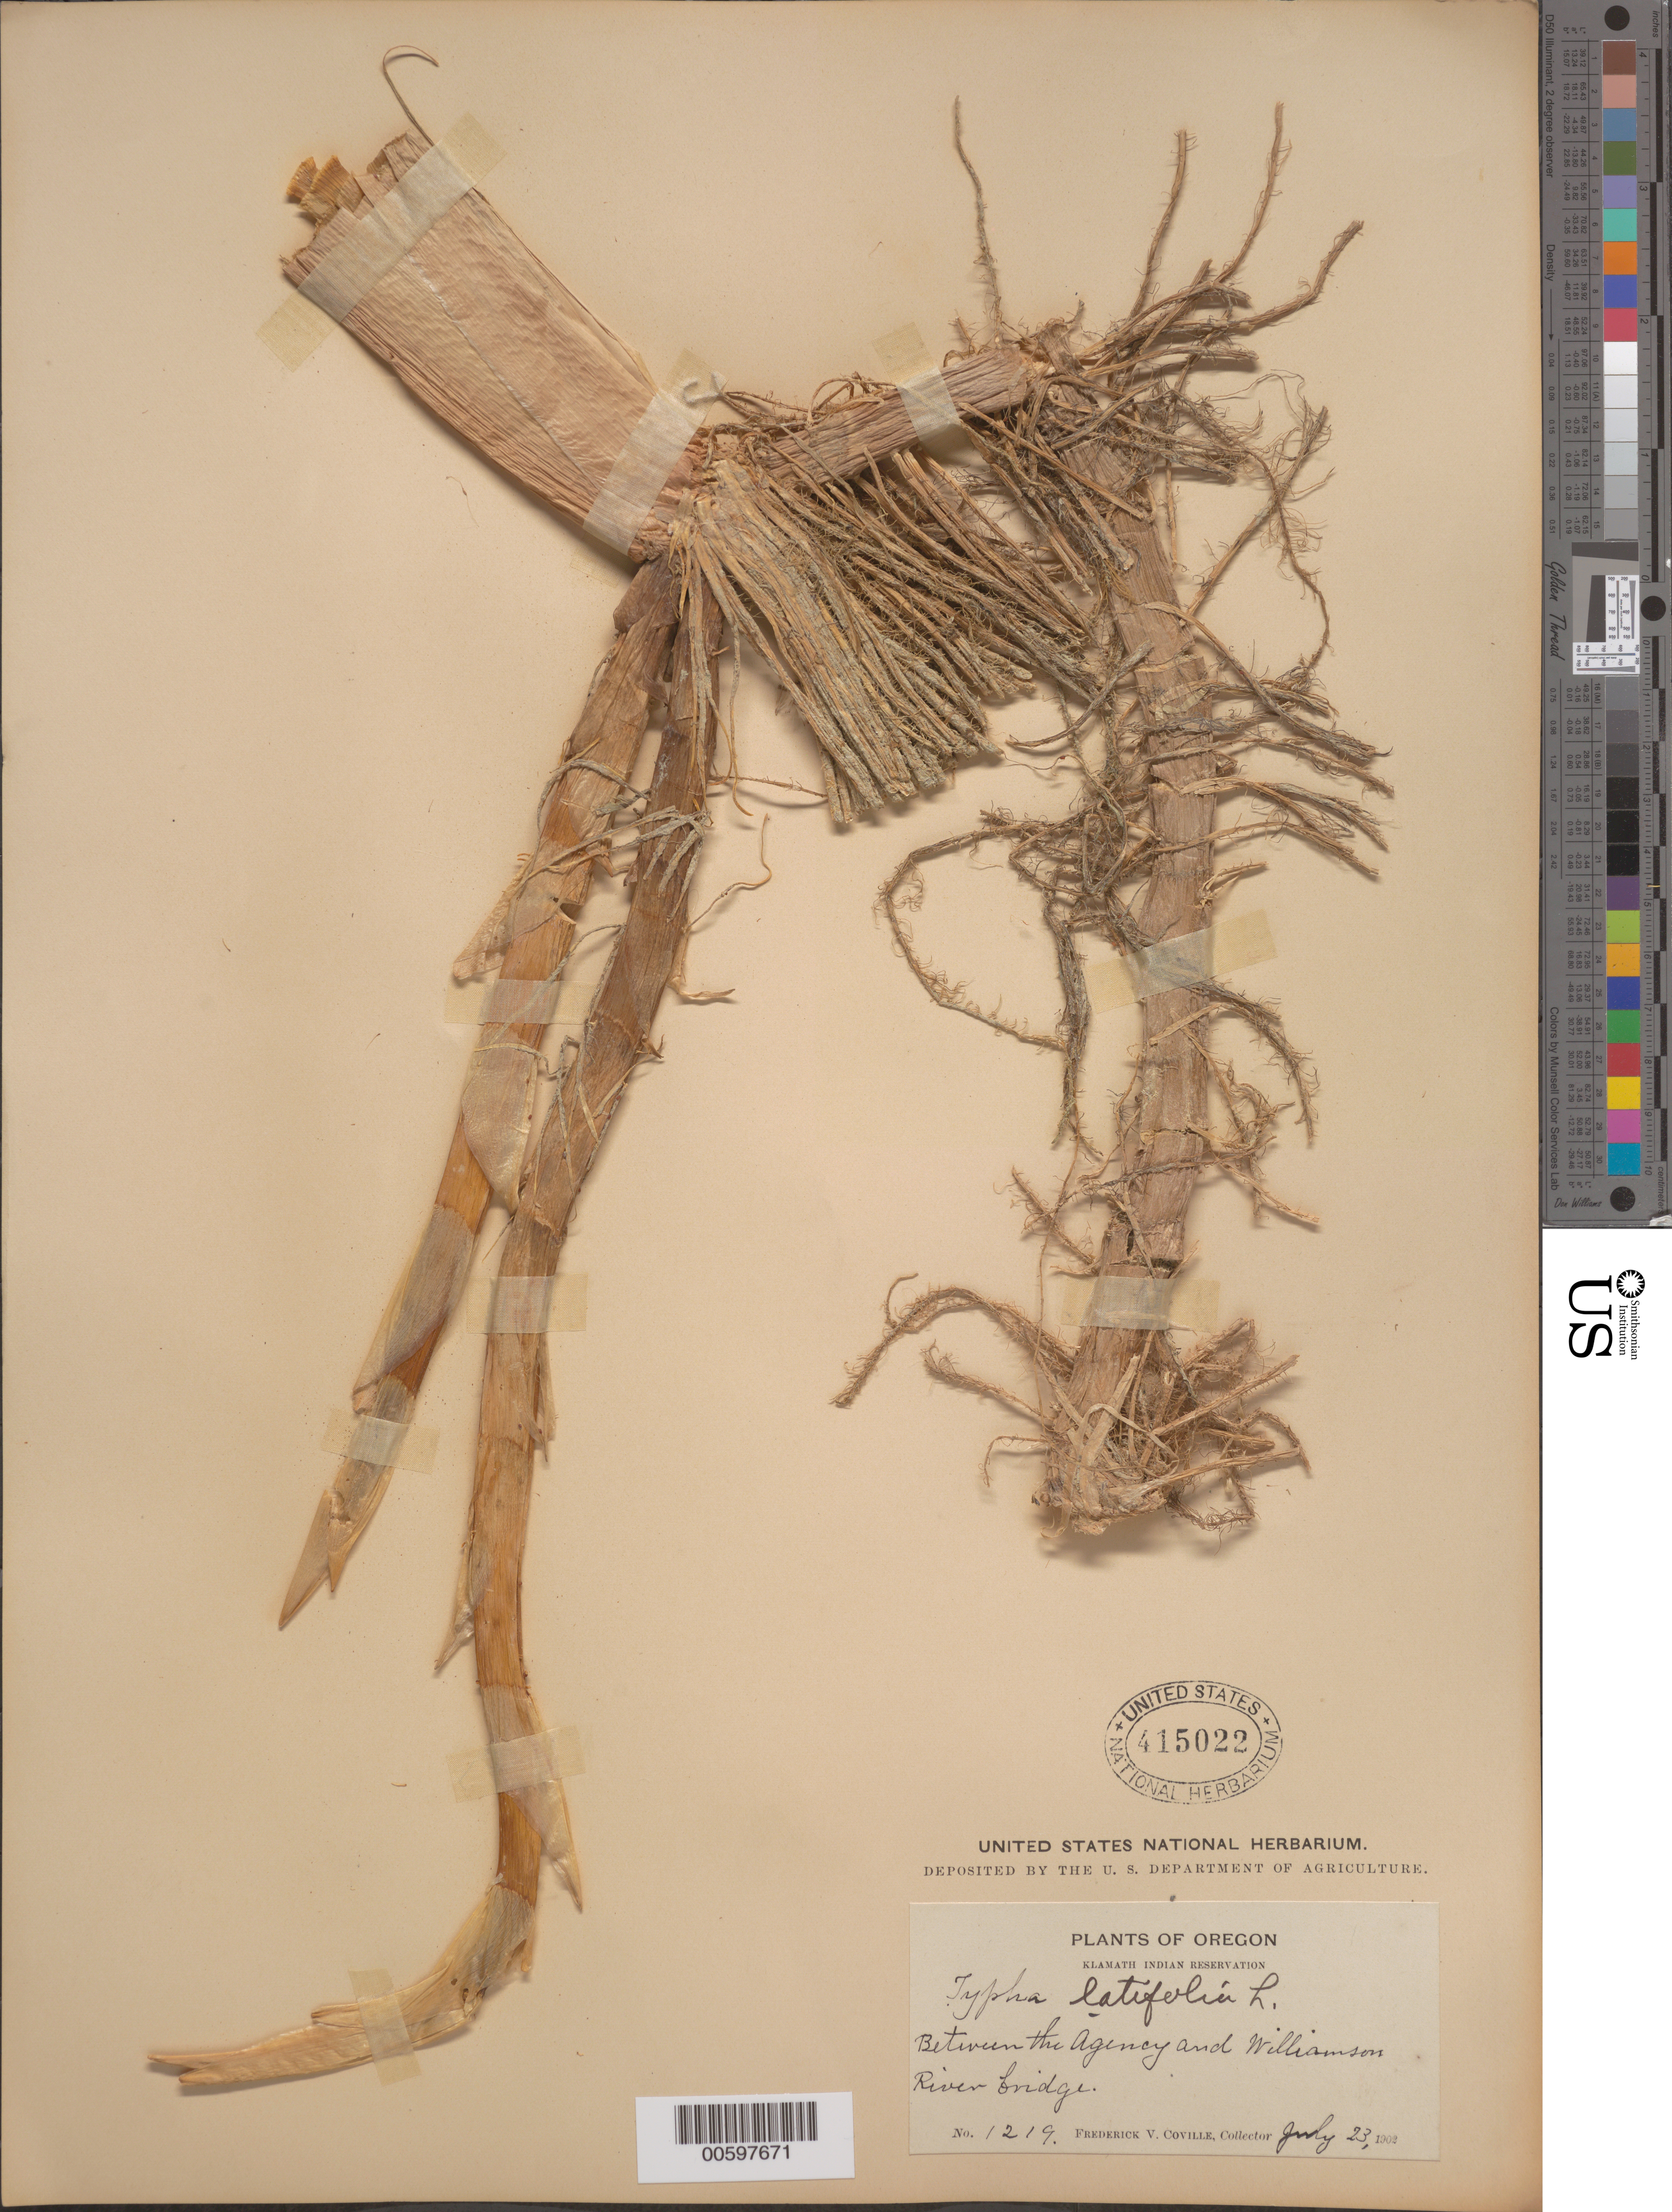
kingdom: Plantae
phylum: Tracheophyta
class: Liliopsida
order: Poales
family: Typhaceae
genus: Typha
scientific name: Typha latifolia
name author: L.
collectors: F. V. Coville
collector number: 1219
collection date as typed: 23 Jul 1902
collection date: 1902-07-23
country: United States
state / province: Oregon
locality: Between the Agency and Williamson River Bridge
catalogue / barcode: US 415022